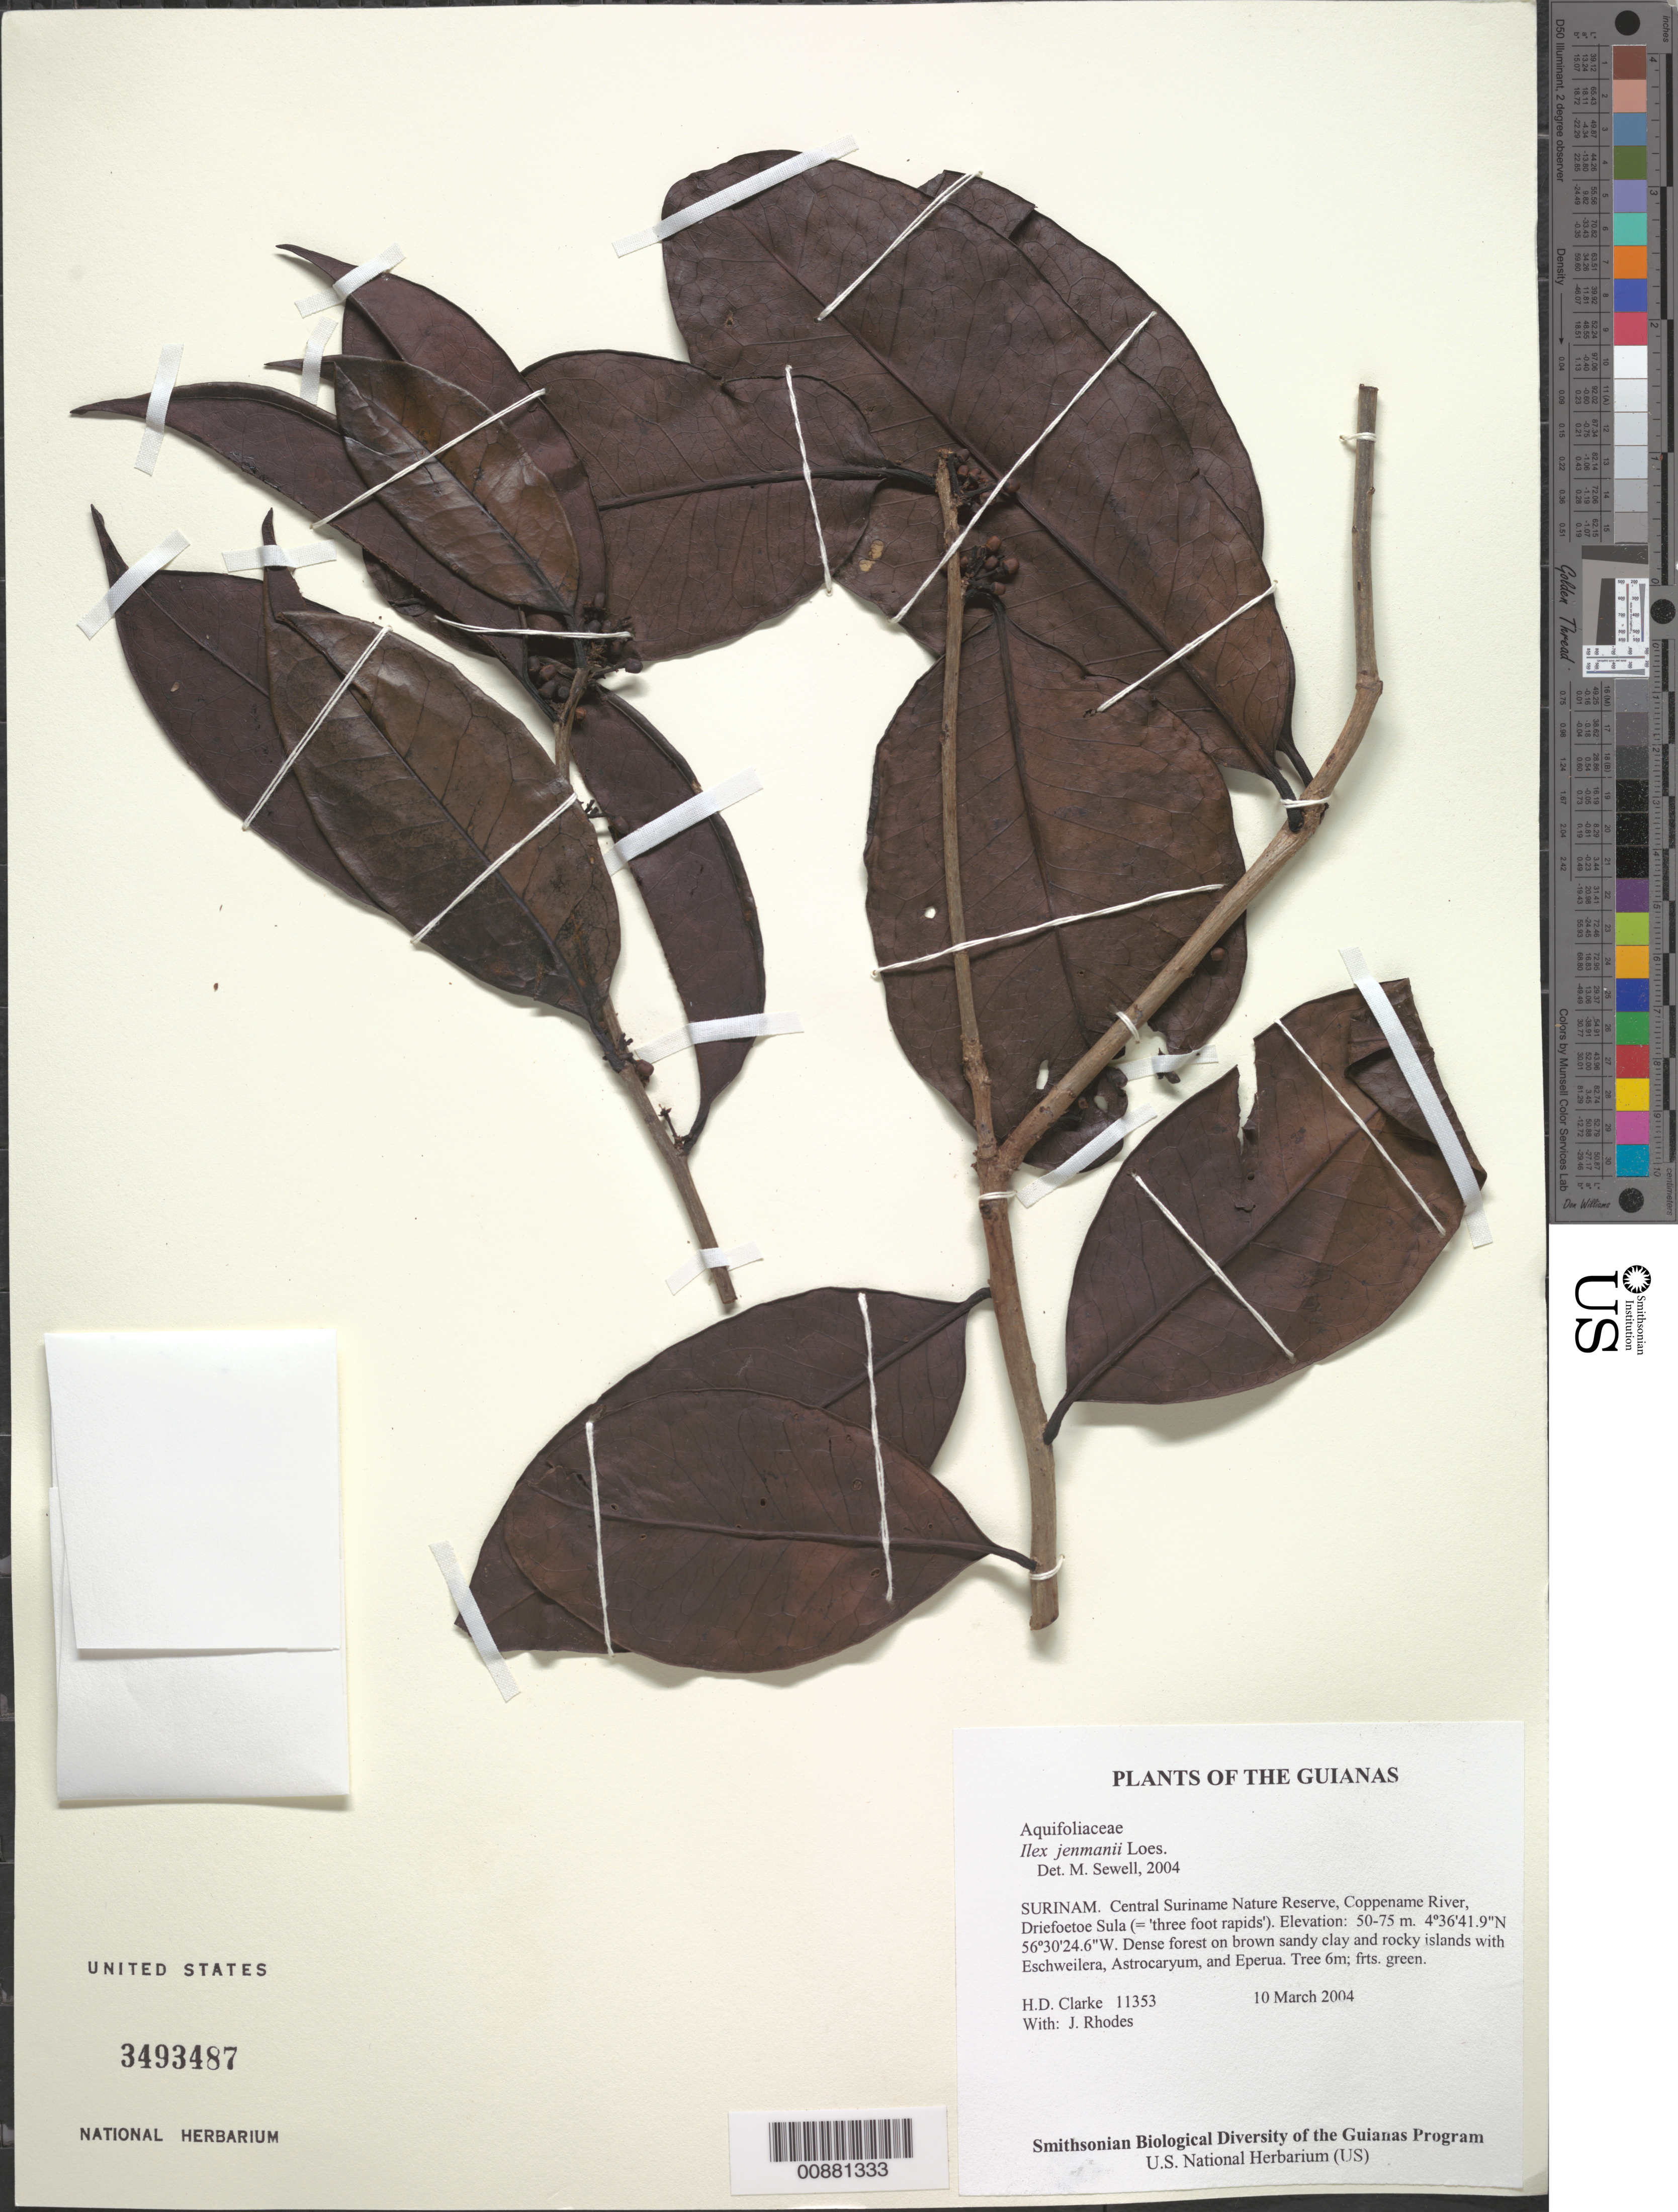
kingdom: Plantae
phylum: Tracheophyta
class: Magnoliopsida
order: Aquifoliales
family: Aquifoliaceae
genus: Ilex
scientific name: Ilex jenmanii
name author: Loes.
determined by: Sewell, M.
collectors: H. D. Clarke & J. Rhodes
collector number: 11353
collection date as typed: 10 March 2004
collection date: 2004-03-10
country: Suriname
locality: Central Suriname Nature Reserve, Coppename River, Driefoetoe Sula (= 'three foot rapids')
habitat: Dense forest on brown sandy clay and rocky islands with Eschweilera, Astrocaryum, and Eperua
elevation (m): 50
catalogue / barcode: US 3493487